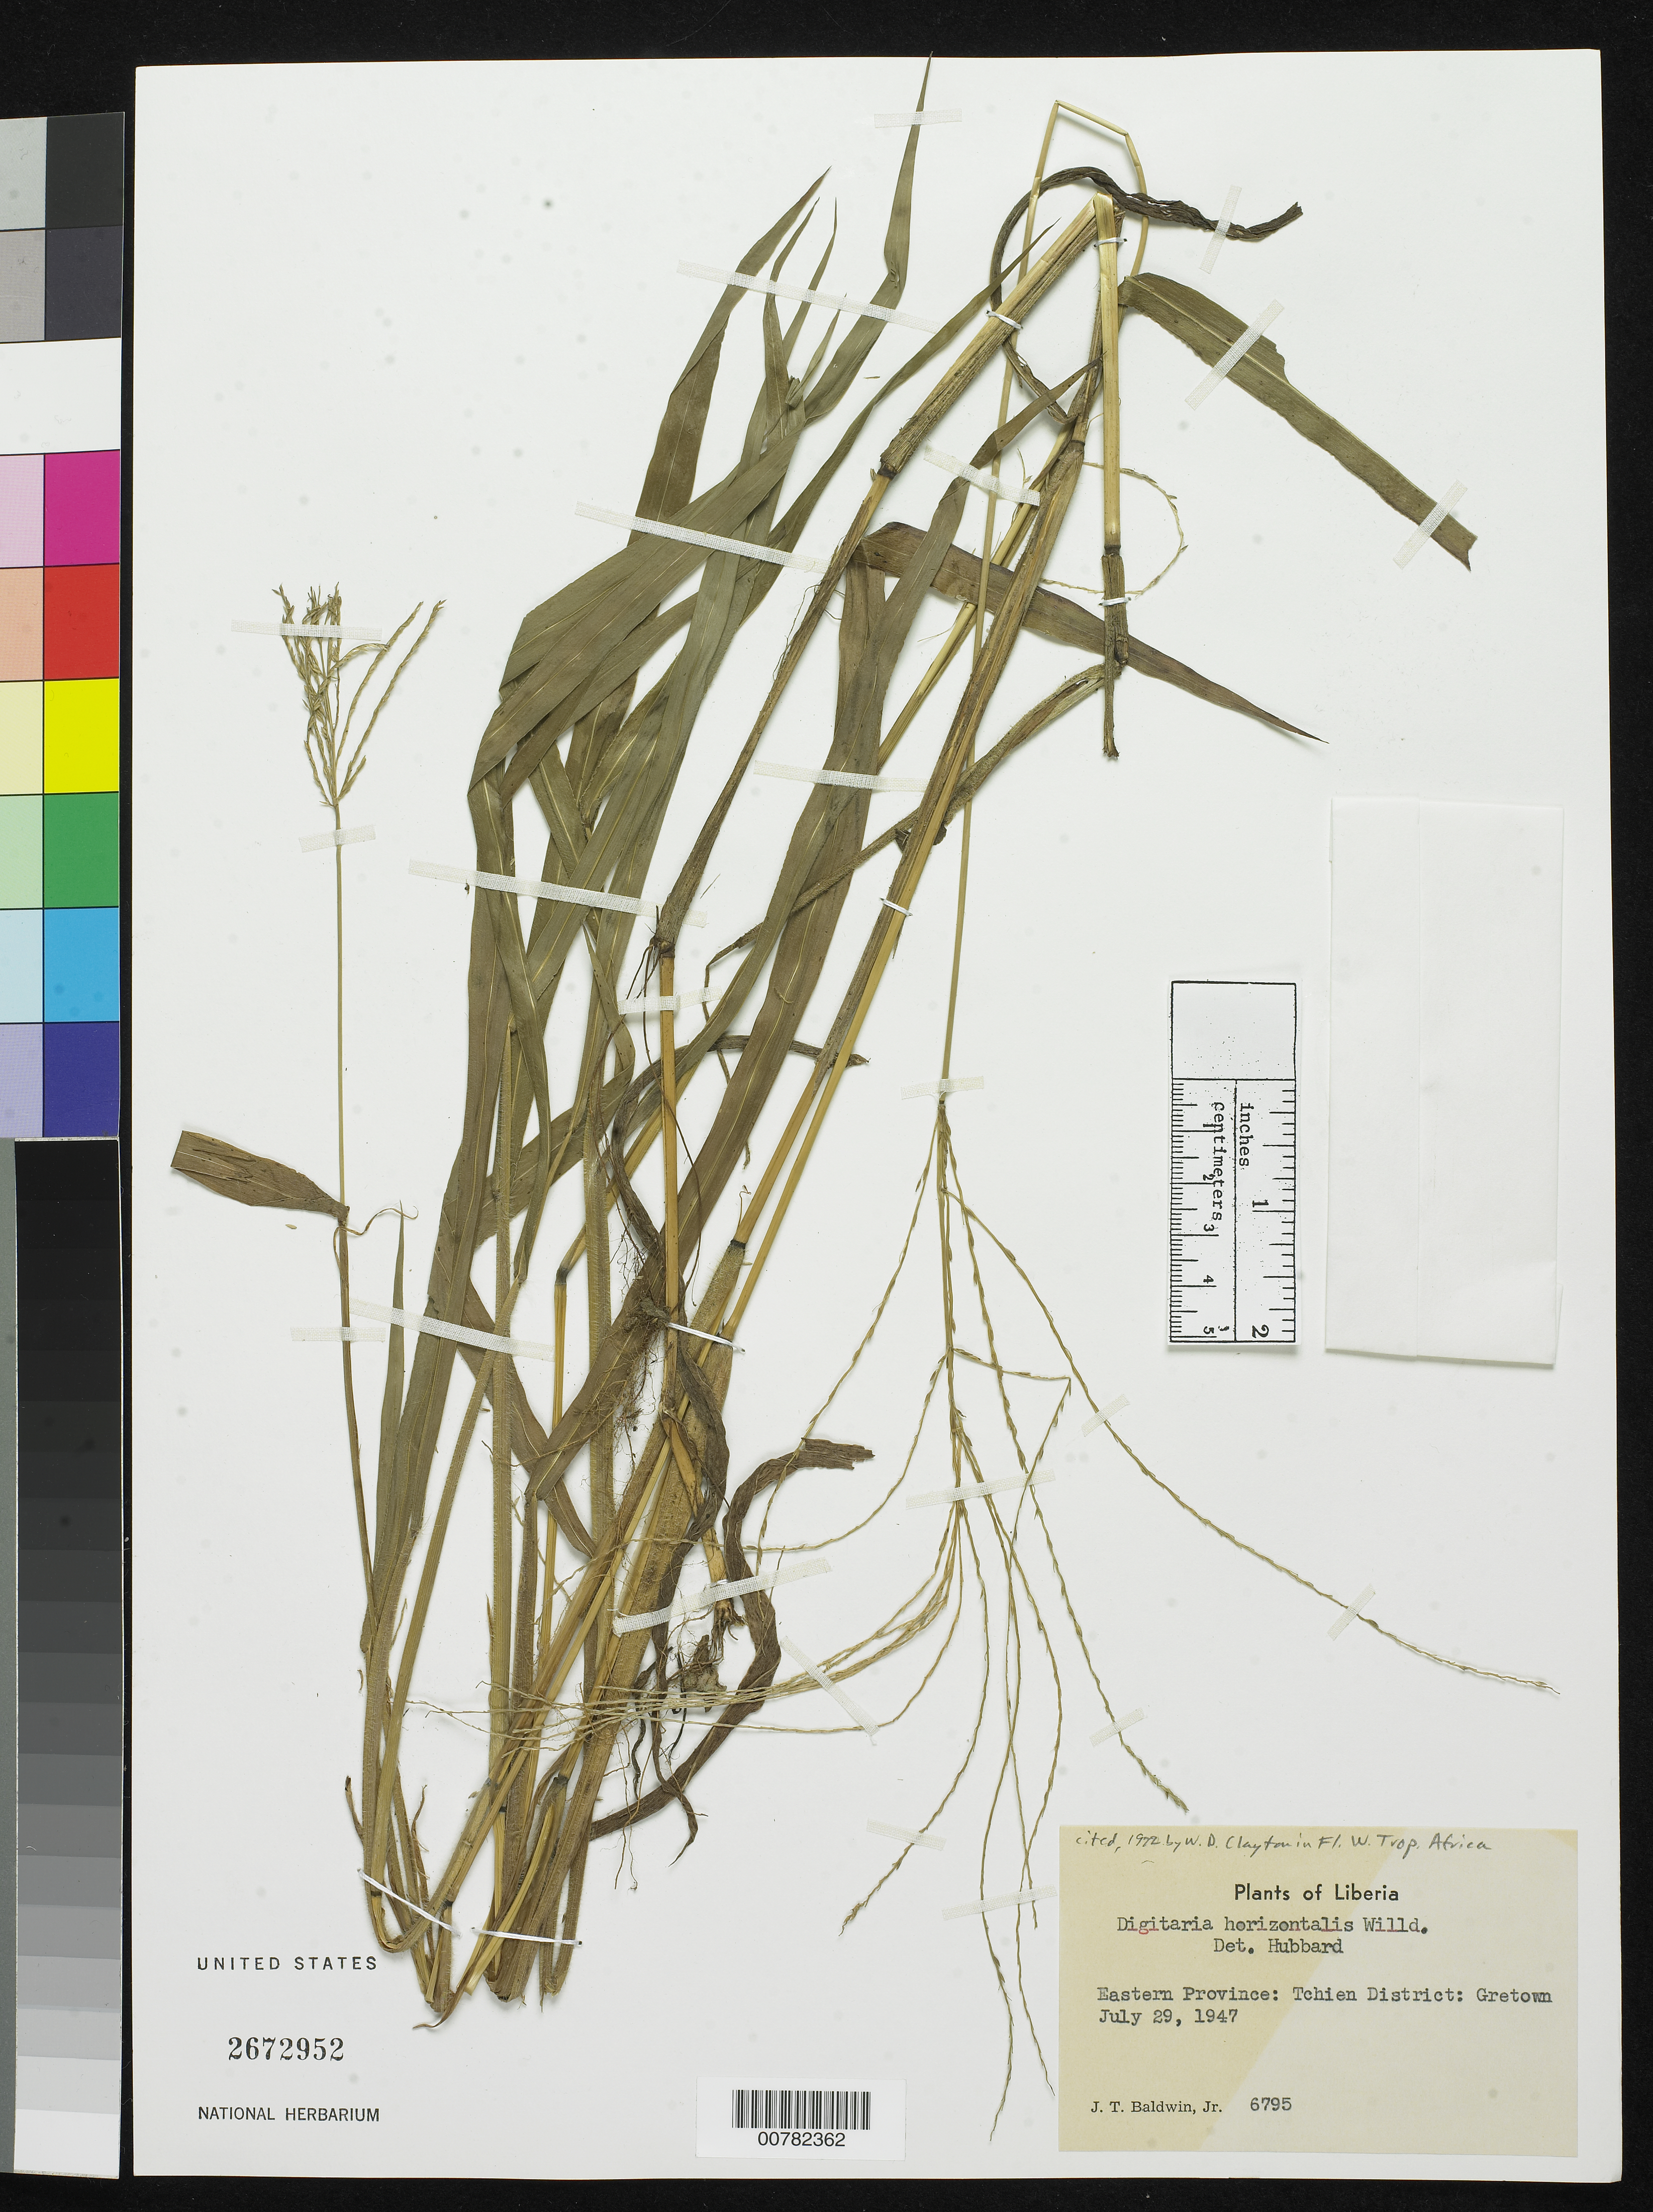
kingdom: Plantae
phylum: Tracheophyta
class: Liliopsida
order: Poales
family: Poaceae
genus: Digitaria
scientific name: Digitaria horizontalis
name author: Willd.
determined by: Hubbard, C. E.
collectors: J. T. Baldwin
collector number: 6795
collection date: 1947-07-29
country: Liberia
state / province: Grand Gedeh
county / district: Tchien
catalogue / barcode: US 2672952